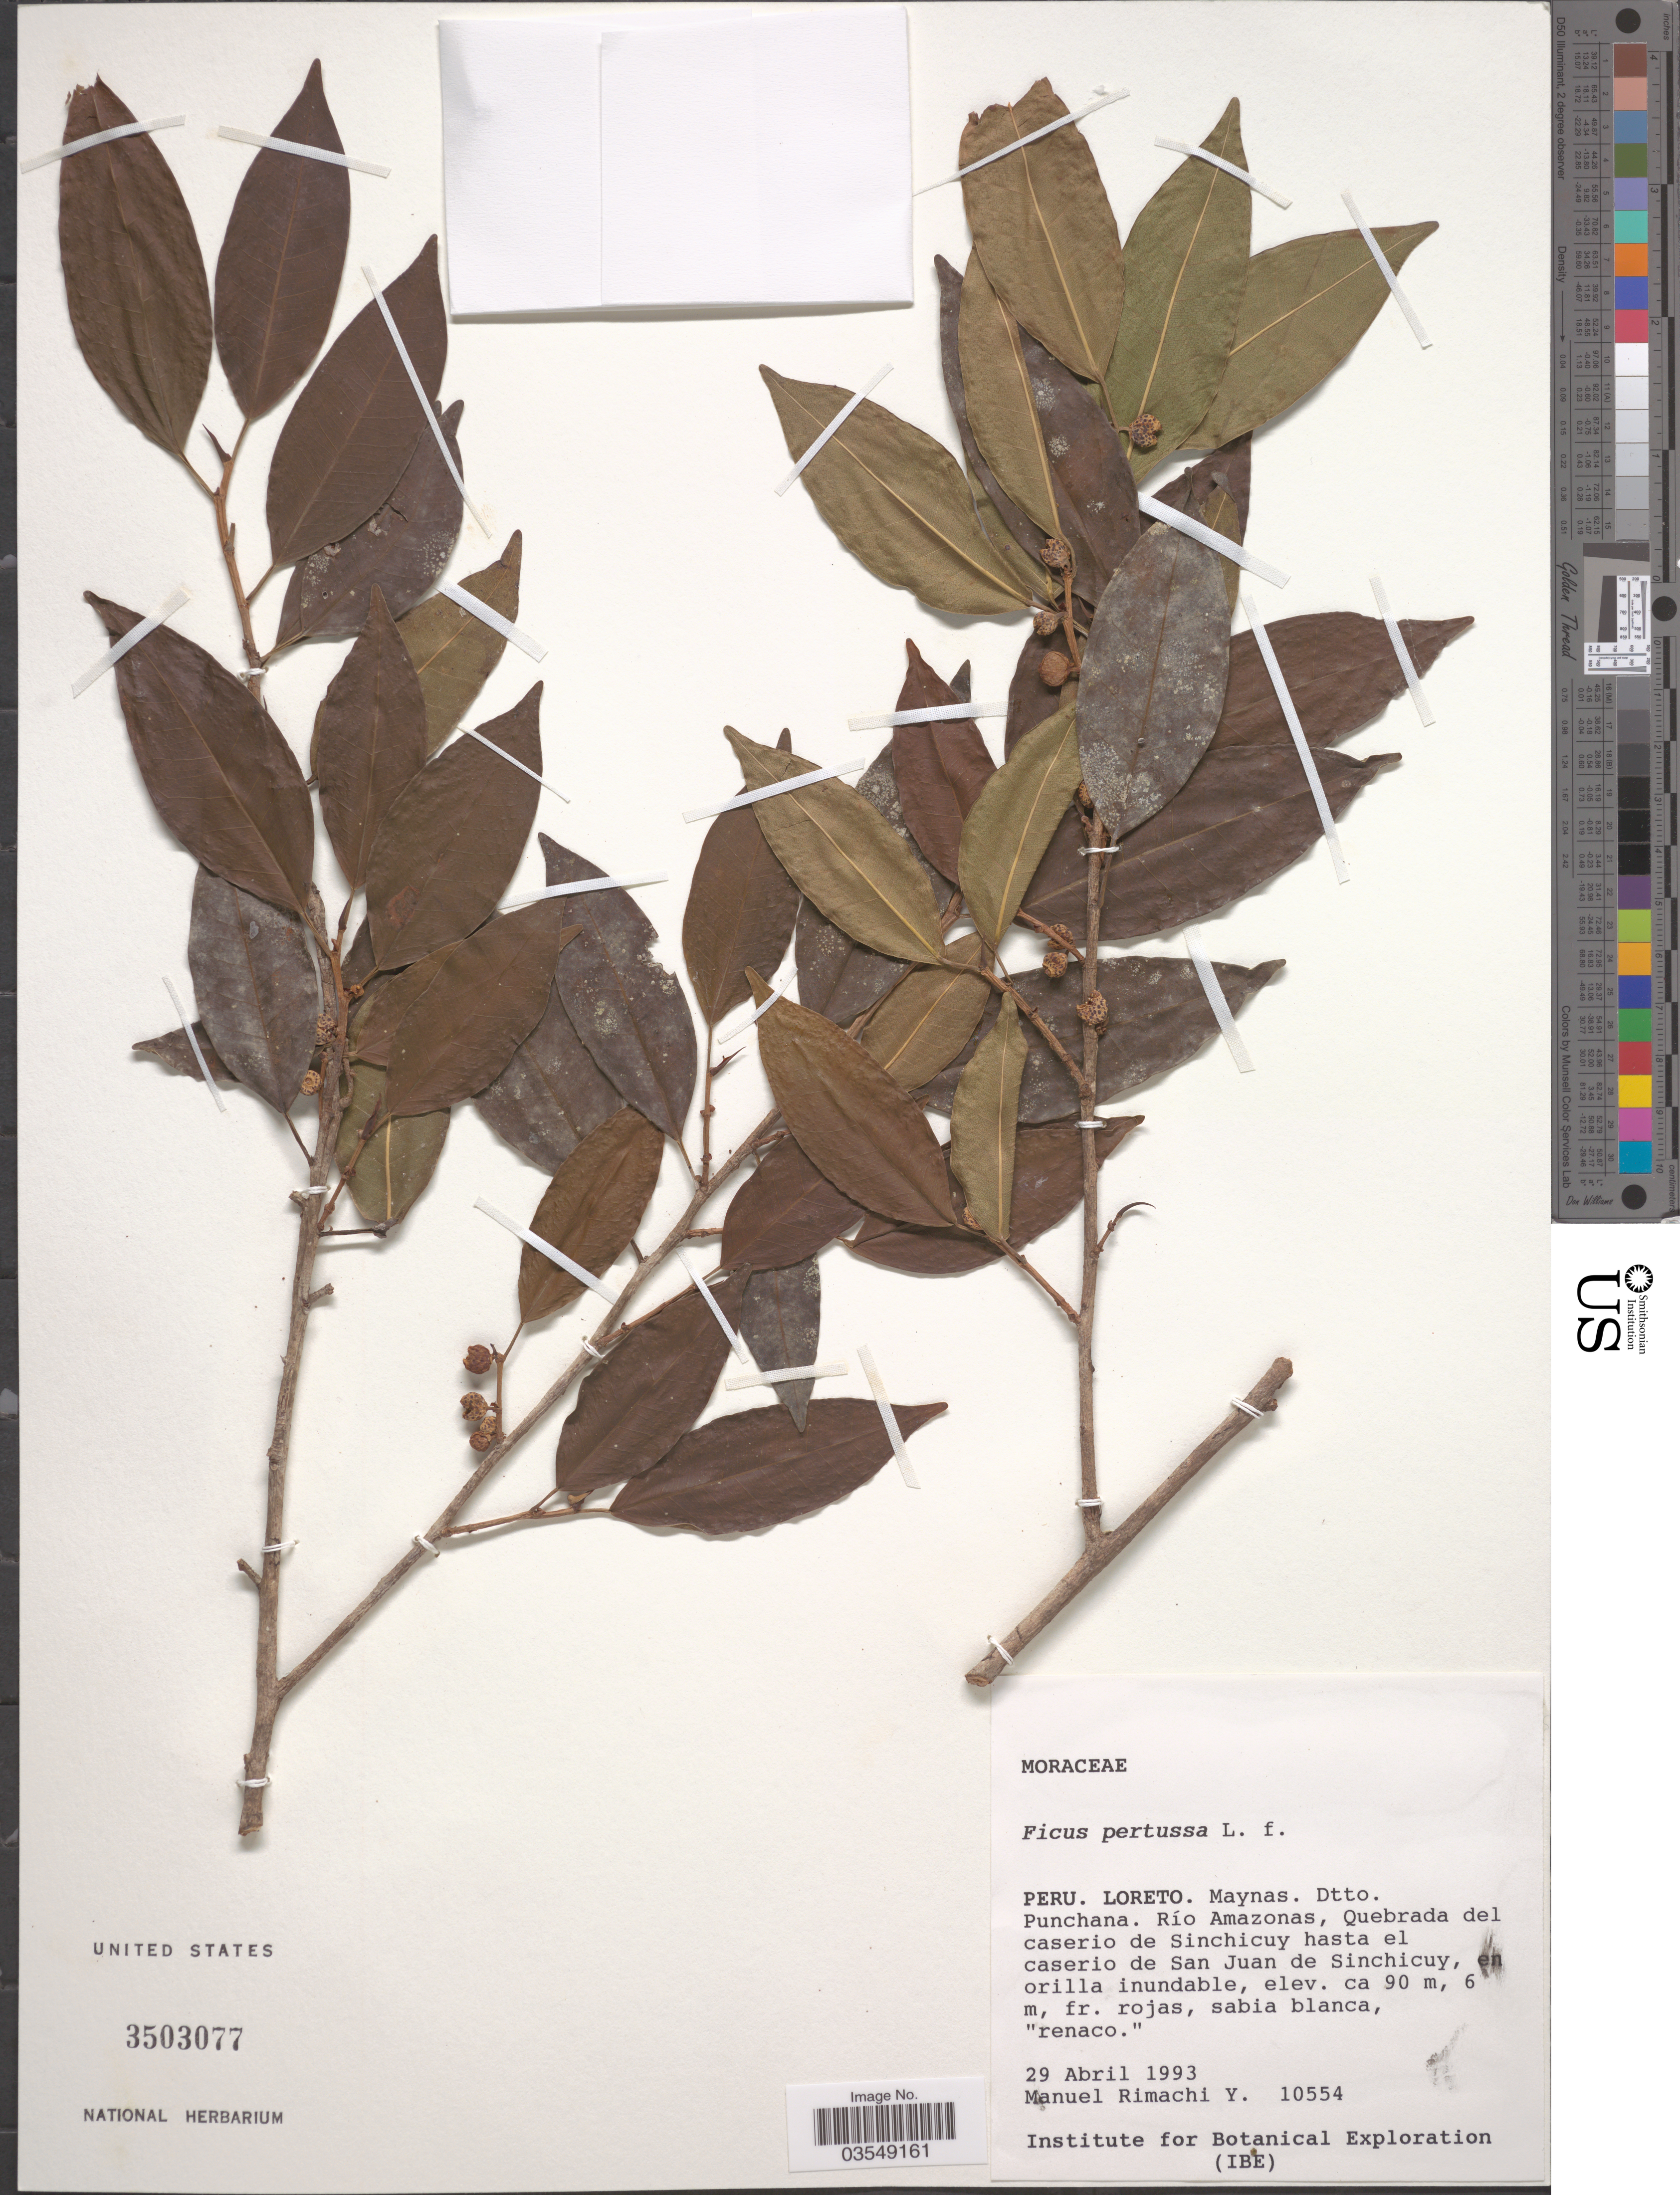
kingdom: Plantae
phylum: Tracheophyta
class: Magnoliopsida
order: Rosales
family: Moraceae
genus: Ficus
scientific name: Ficus pertusa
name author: L. f.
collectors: M. Rimachi Y.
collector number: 10554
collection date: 1993-04-29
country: Peru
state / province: Loreto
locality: Maynas. Dtto. Punchana. Río Amazonas, Quebrada del caserio de Sinchicuy hasta el caserio de San Juan de Sinchicuy.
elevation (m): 90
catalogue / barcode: US 3503077